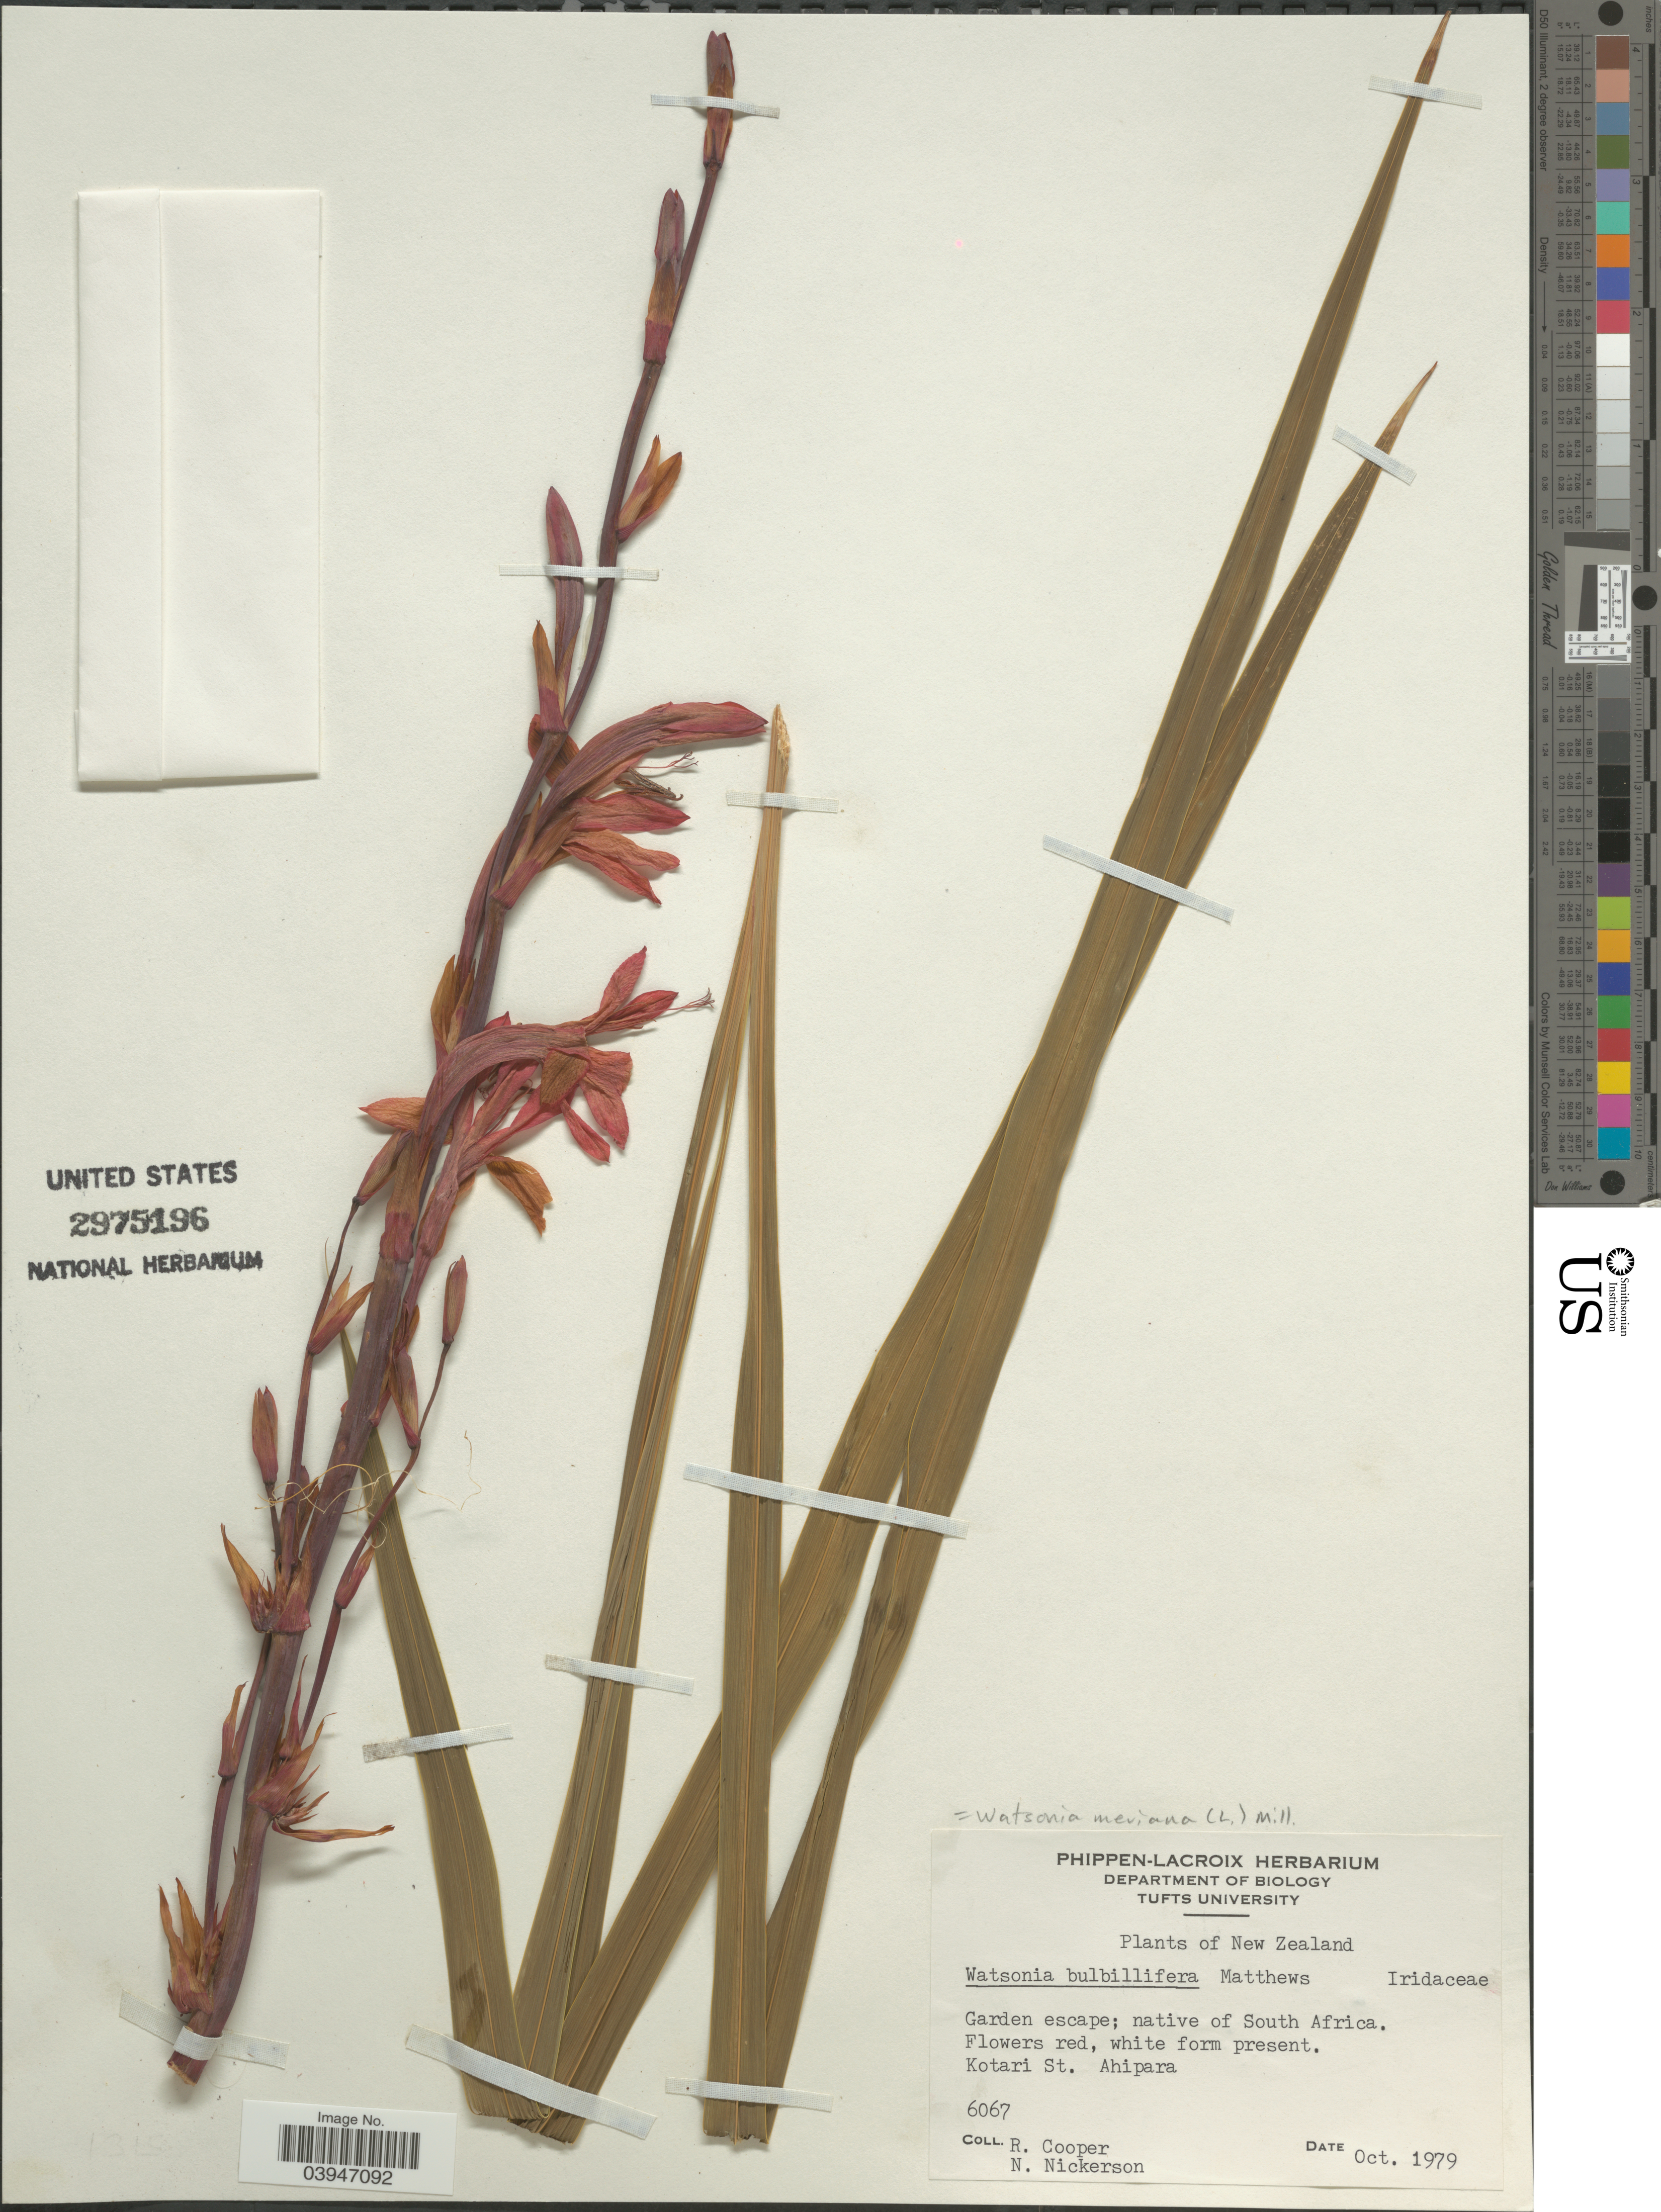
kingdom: Plantae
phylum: Tracheophyta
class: Liliopsida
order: Asparagales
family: Iridaceae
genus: Watsonia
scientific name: Watsonia meriana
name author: (L.) Mill.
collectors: R. Cooper & N. Nickerson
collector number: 6067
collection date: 1979-10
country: New Zealand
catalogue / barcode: US 2975196